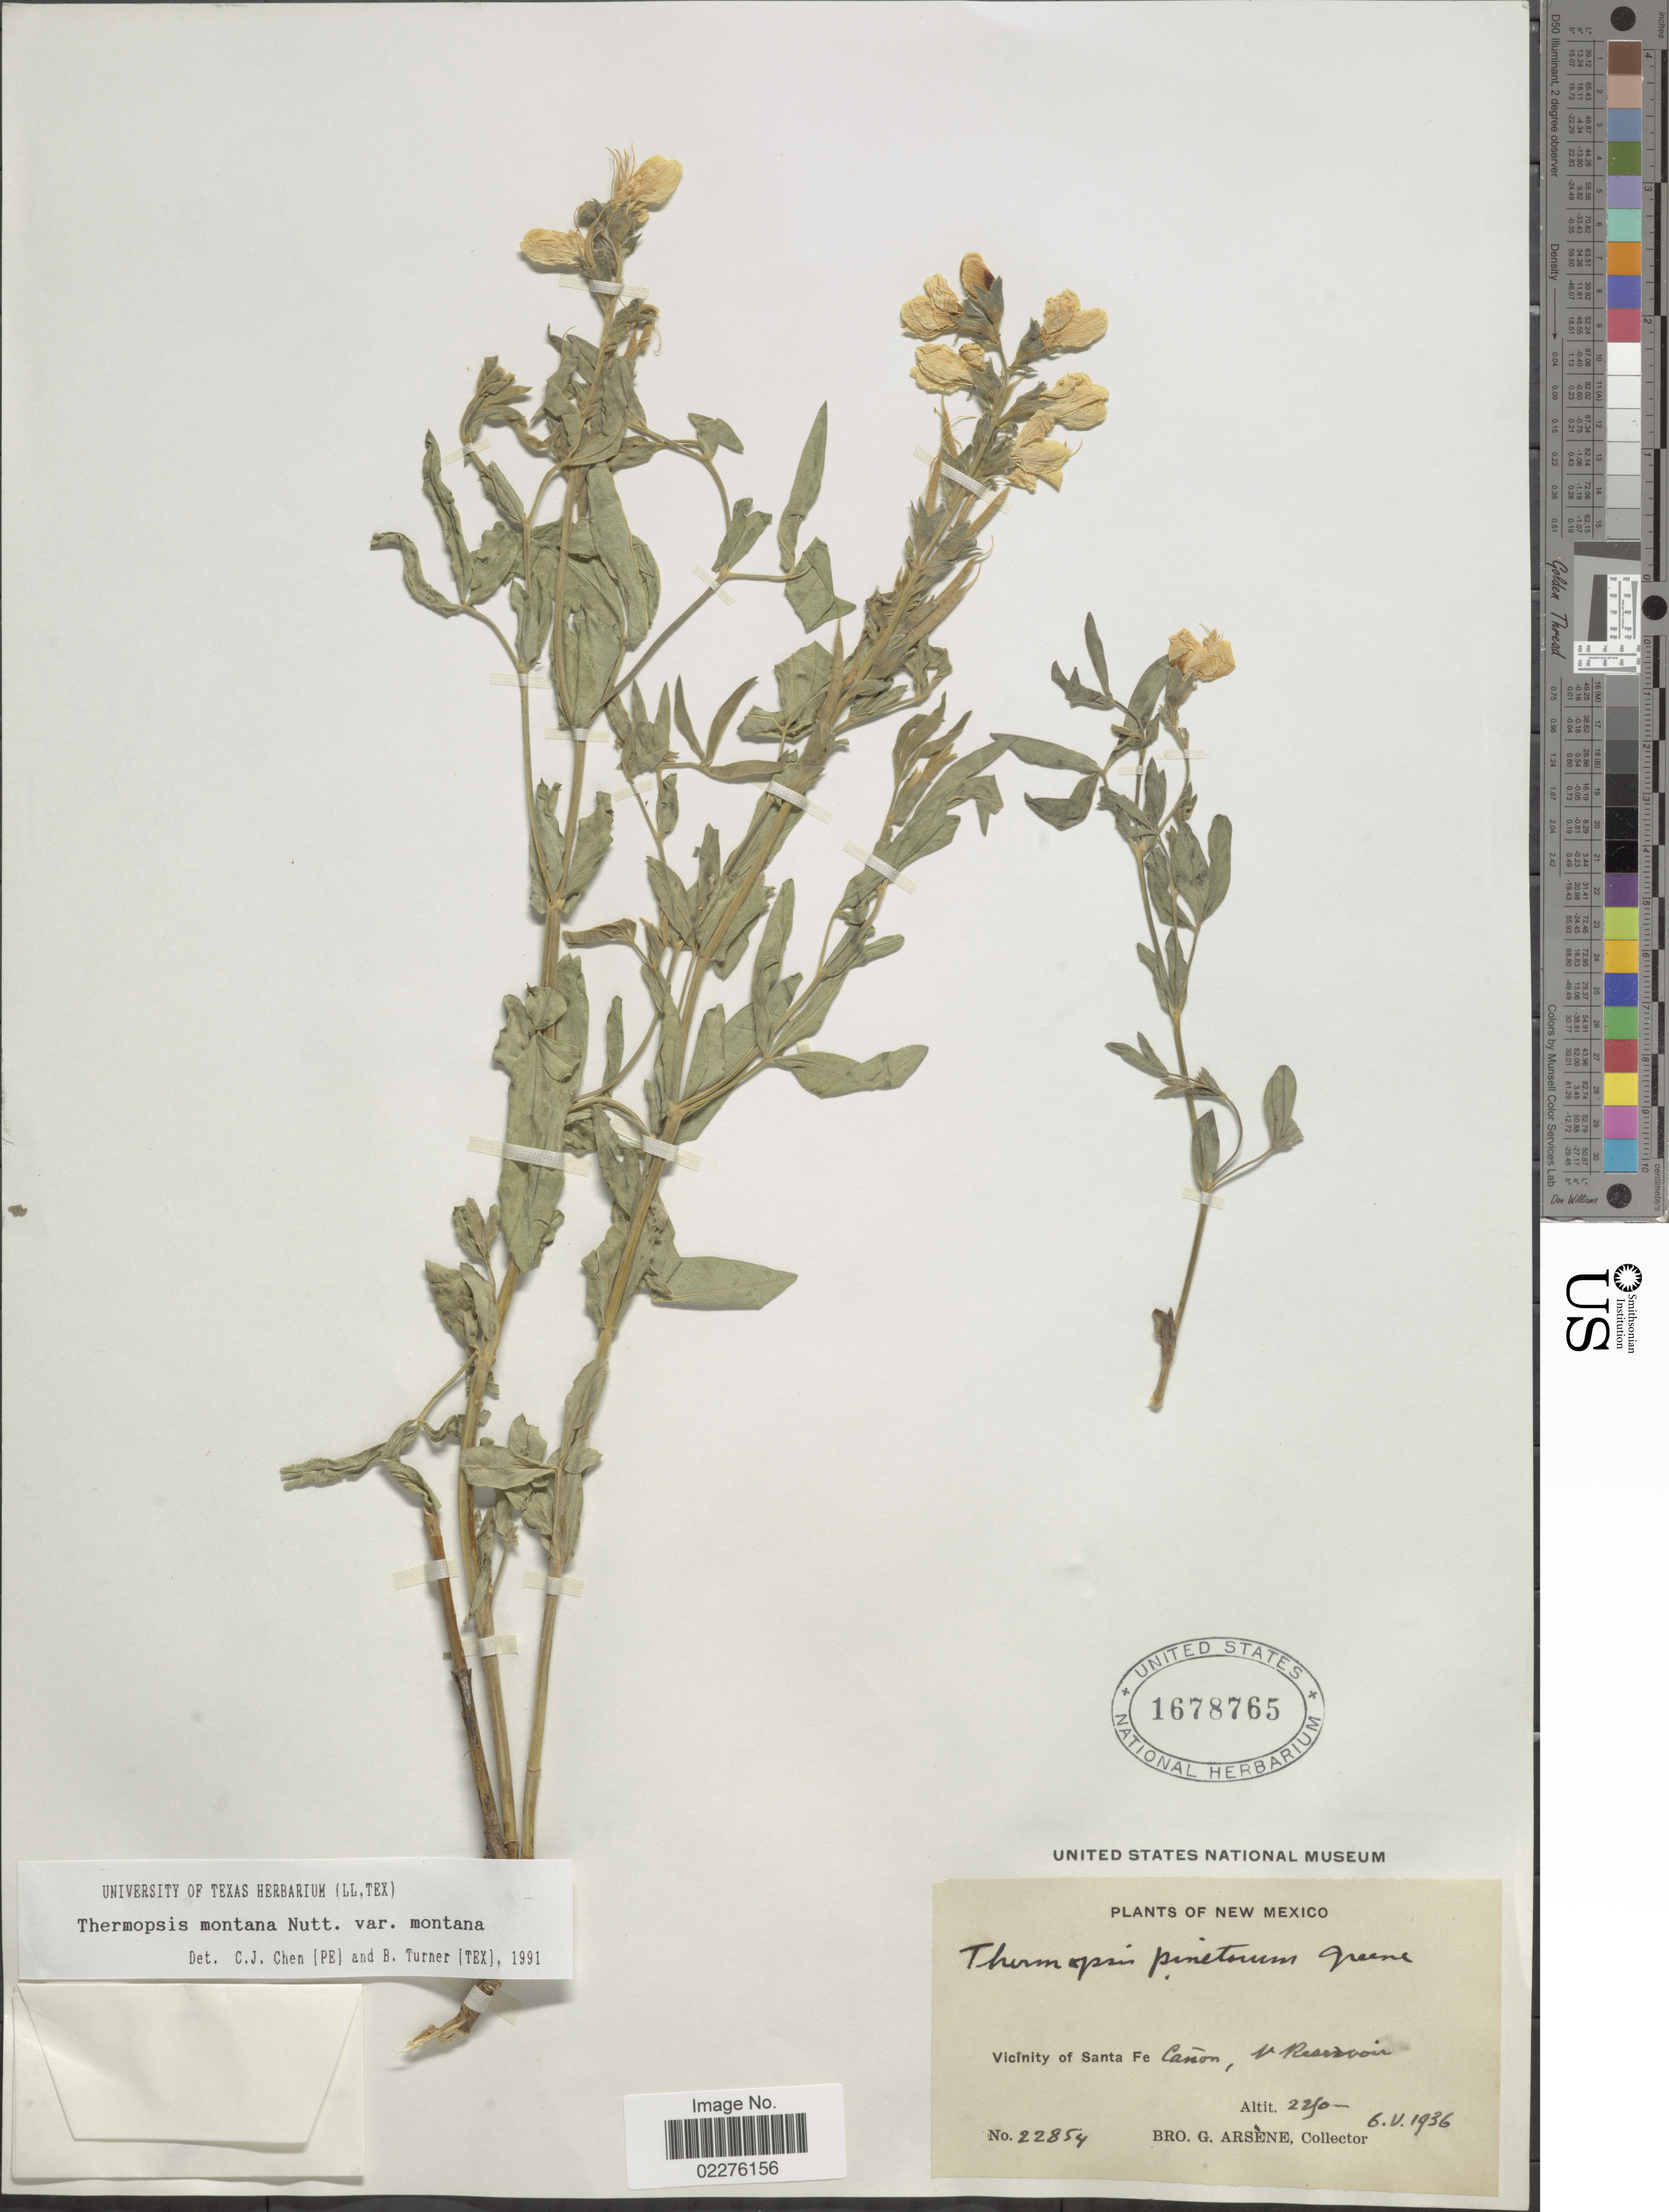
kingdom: Plantae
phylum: Tracheophyta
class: Magnoliopsida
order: Fabales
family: Fabaceae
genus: Thermopsis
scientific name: Thermopsis montana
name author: Nutt.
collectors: Bro. G. Arsène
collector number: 22854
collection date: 1936-05-06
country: United States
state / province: New Mexico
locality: Vicinity of Santa Fe Cañon, V Reservoir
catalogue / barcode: US 1678765